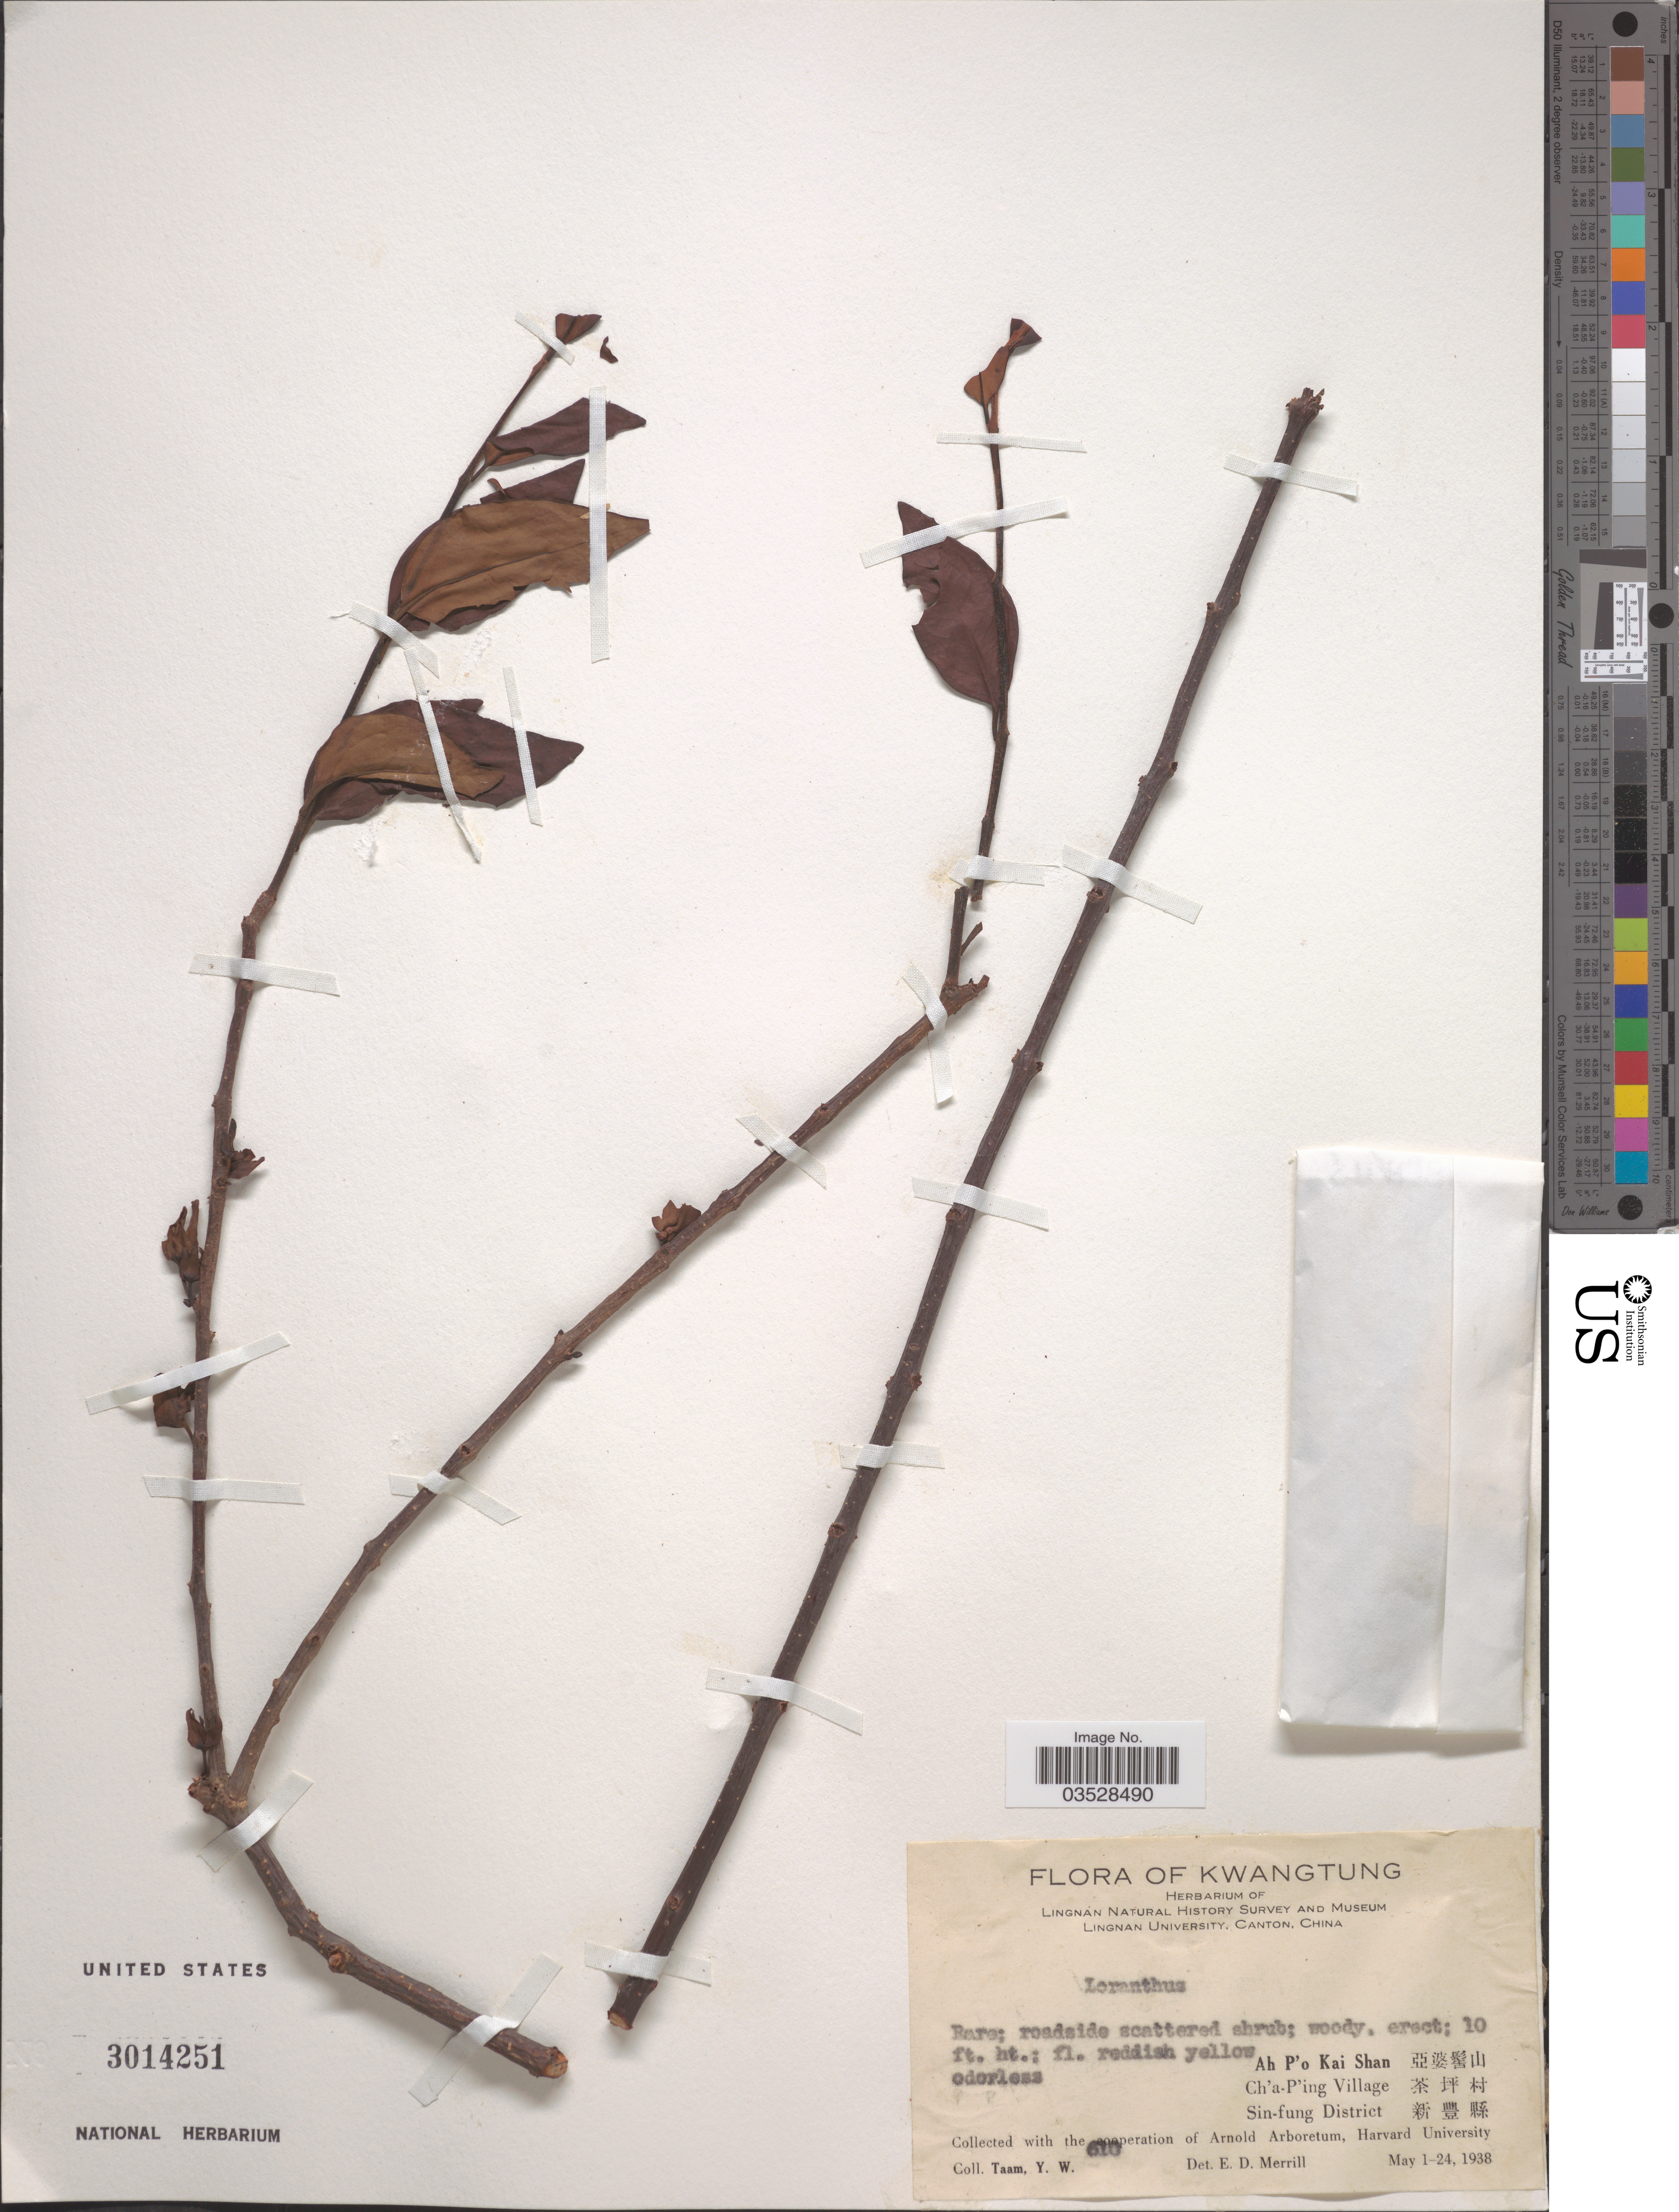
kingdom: Plantae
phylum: Tracheophyta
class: Magnoliopsida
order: Santalales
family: Loranthaceae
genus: Loranthus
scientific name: Loranthus sp.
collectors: Y. W. Taam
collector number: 610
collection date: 1938-05-01/1938-05-24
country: China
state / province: Guangdong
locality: Kwangtung. Ah P'o Kai Shan X. Ch'a-P'ing Village X. Sin-fung District X.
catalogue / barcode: US 3014251